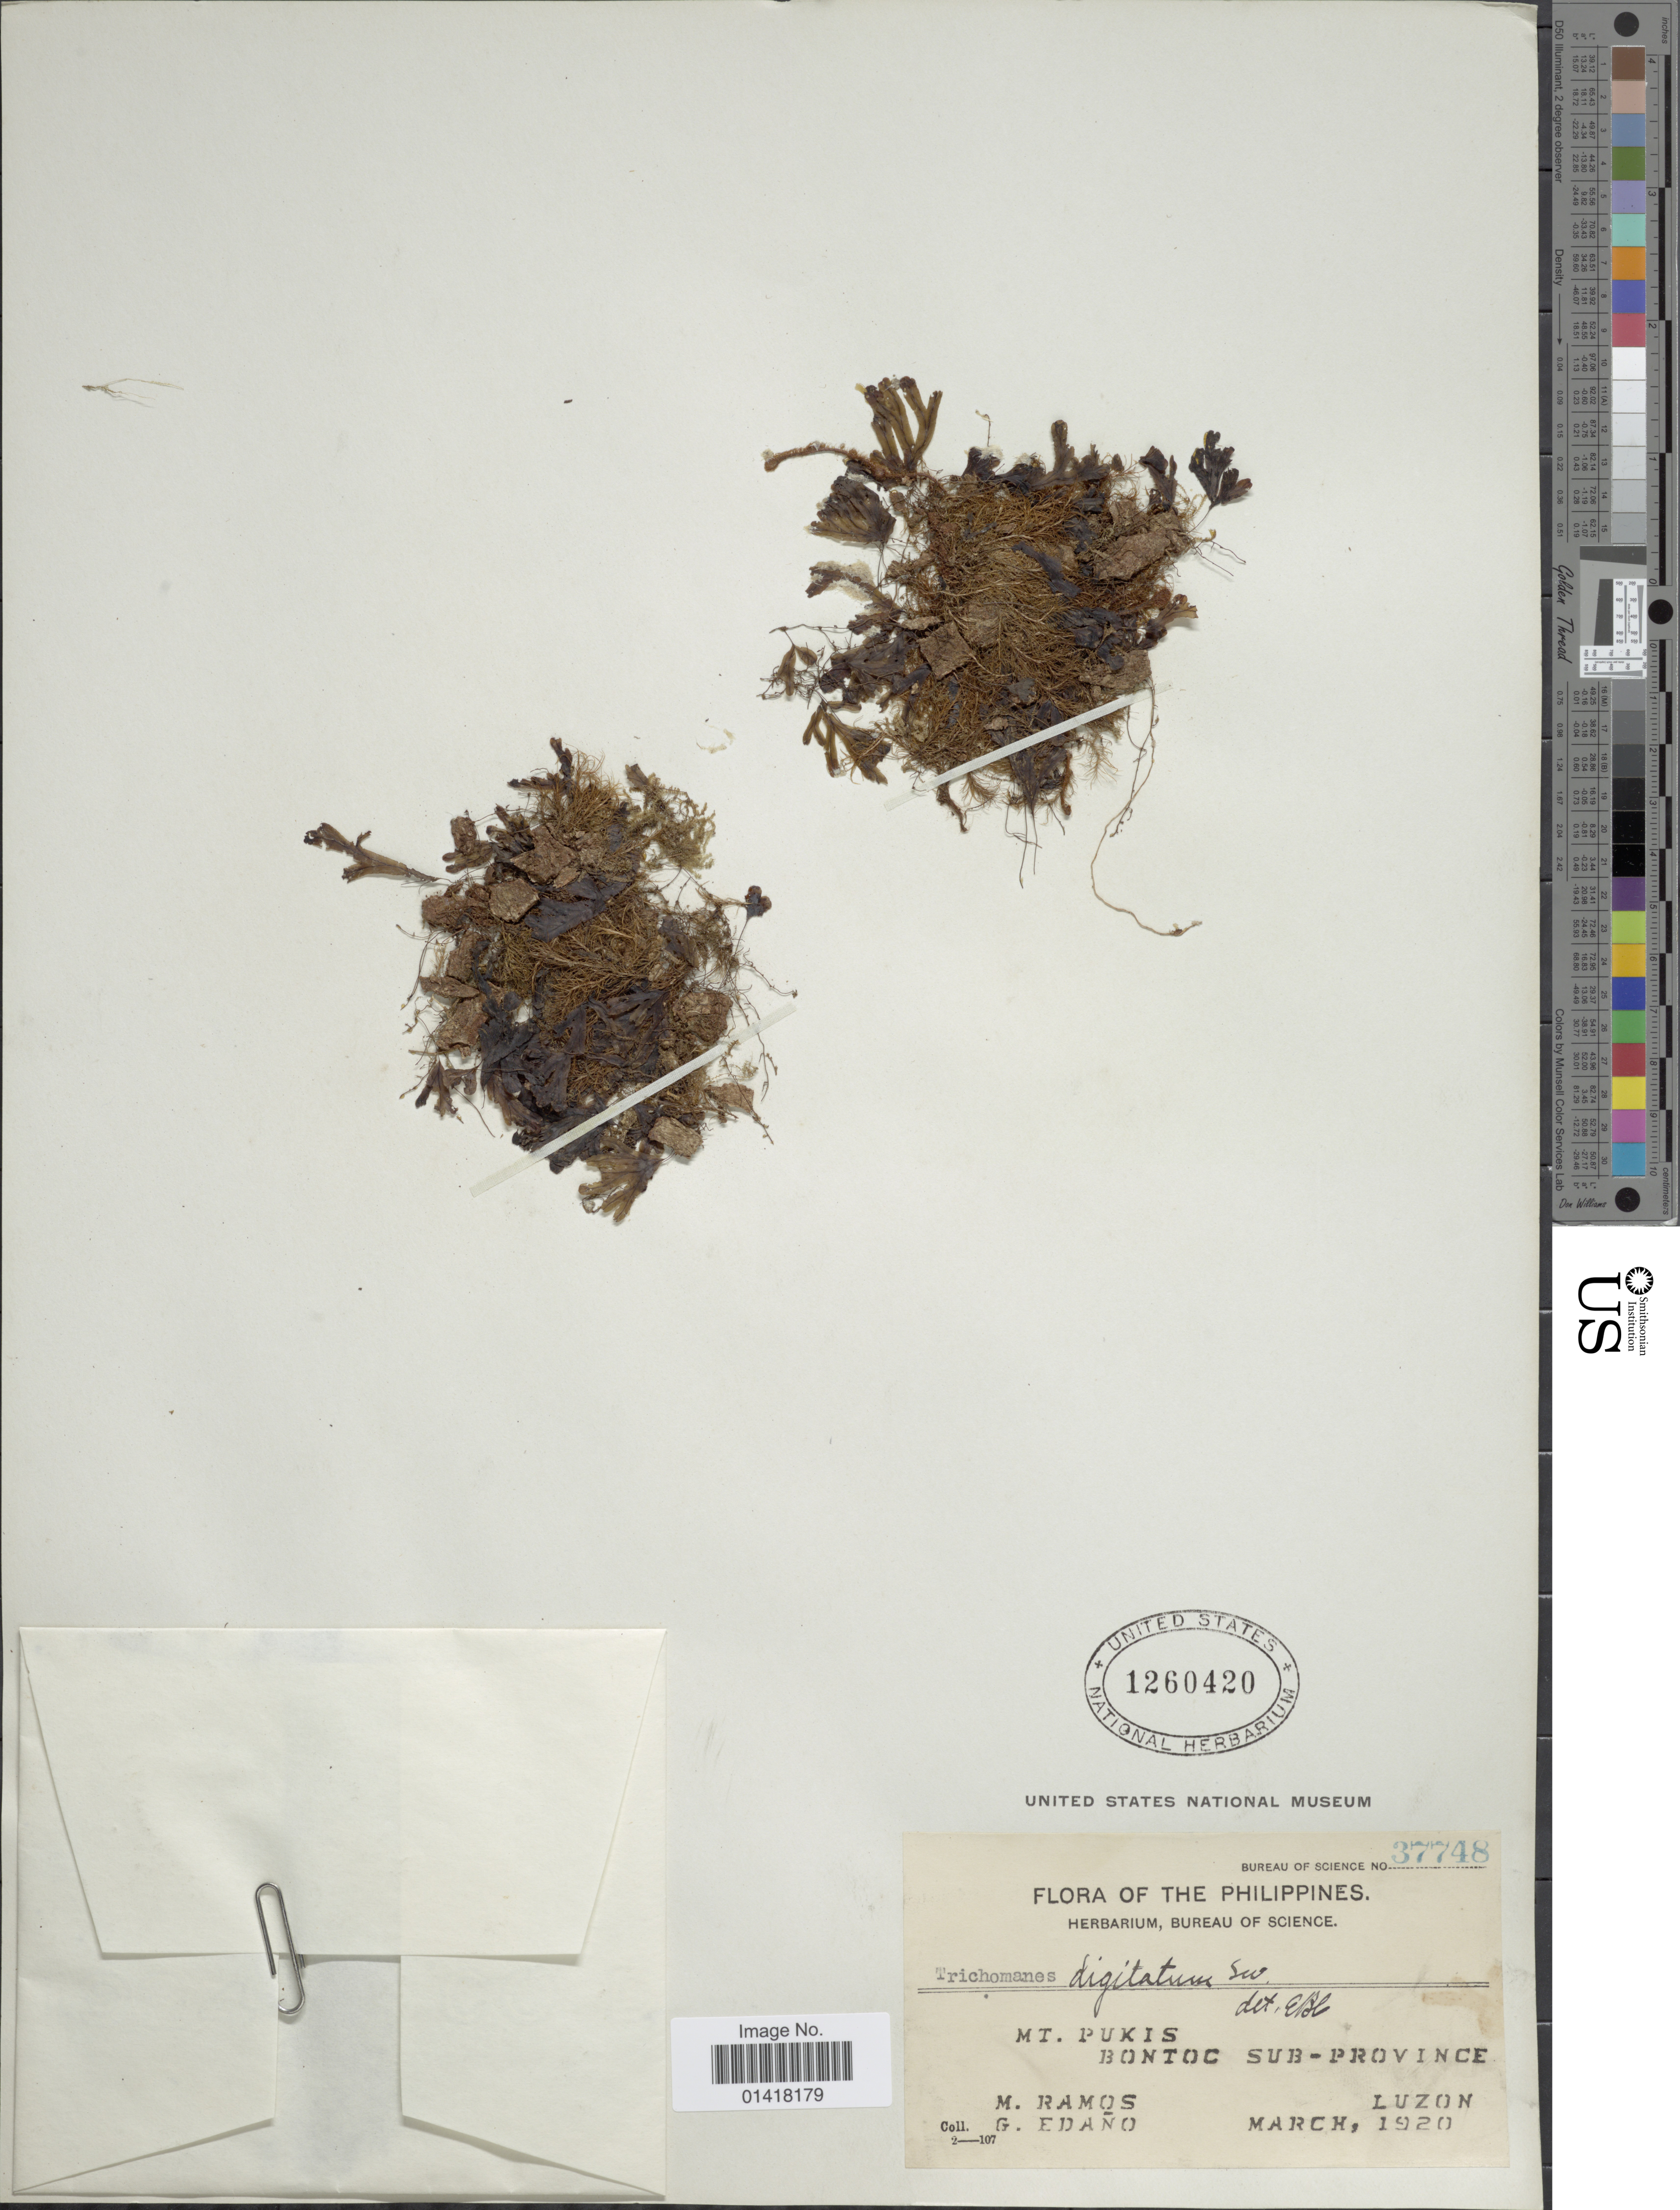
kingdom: Plantae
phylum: Tracheophyta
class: Polypodiopsida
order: Hymenophyllales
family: Hymenophyllaceae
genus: Hymenophyllum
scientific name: Hymenophyllum digitatum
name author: (Sw.) Fosberg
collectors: M. Ramos & G. Edaño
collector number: Bureau of Scvience 37748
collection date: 1920-03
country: Philippines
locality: The Philipinnes. Mt. Pukis. Bontoc Sub-Province. Luzon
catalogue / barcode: US 1260420